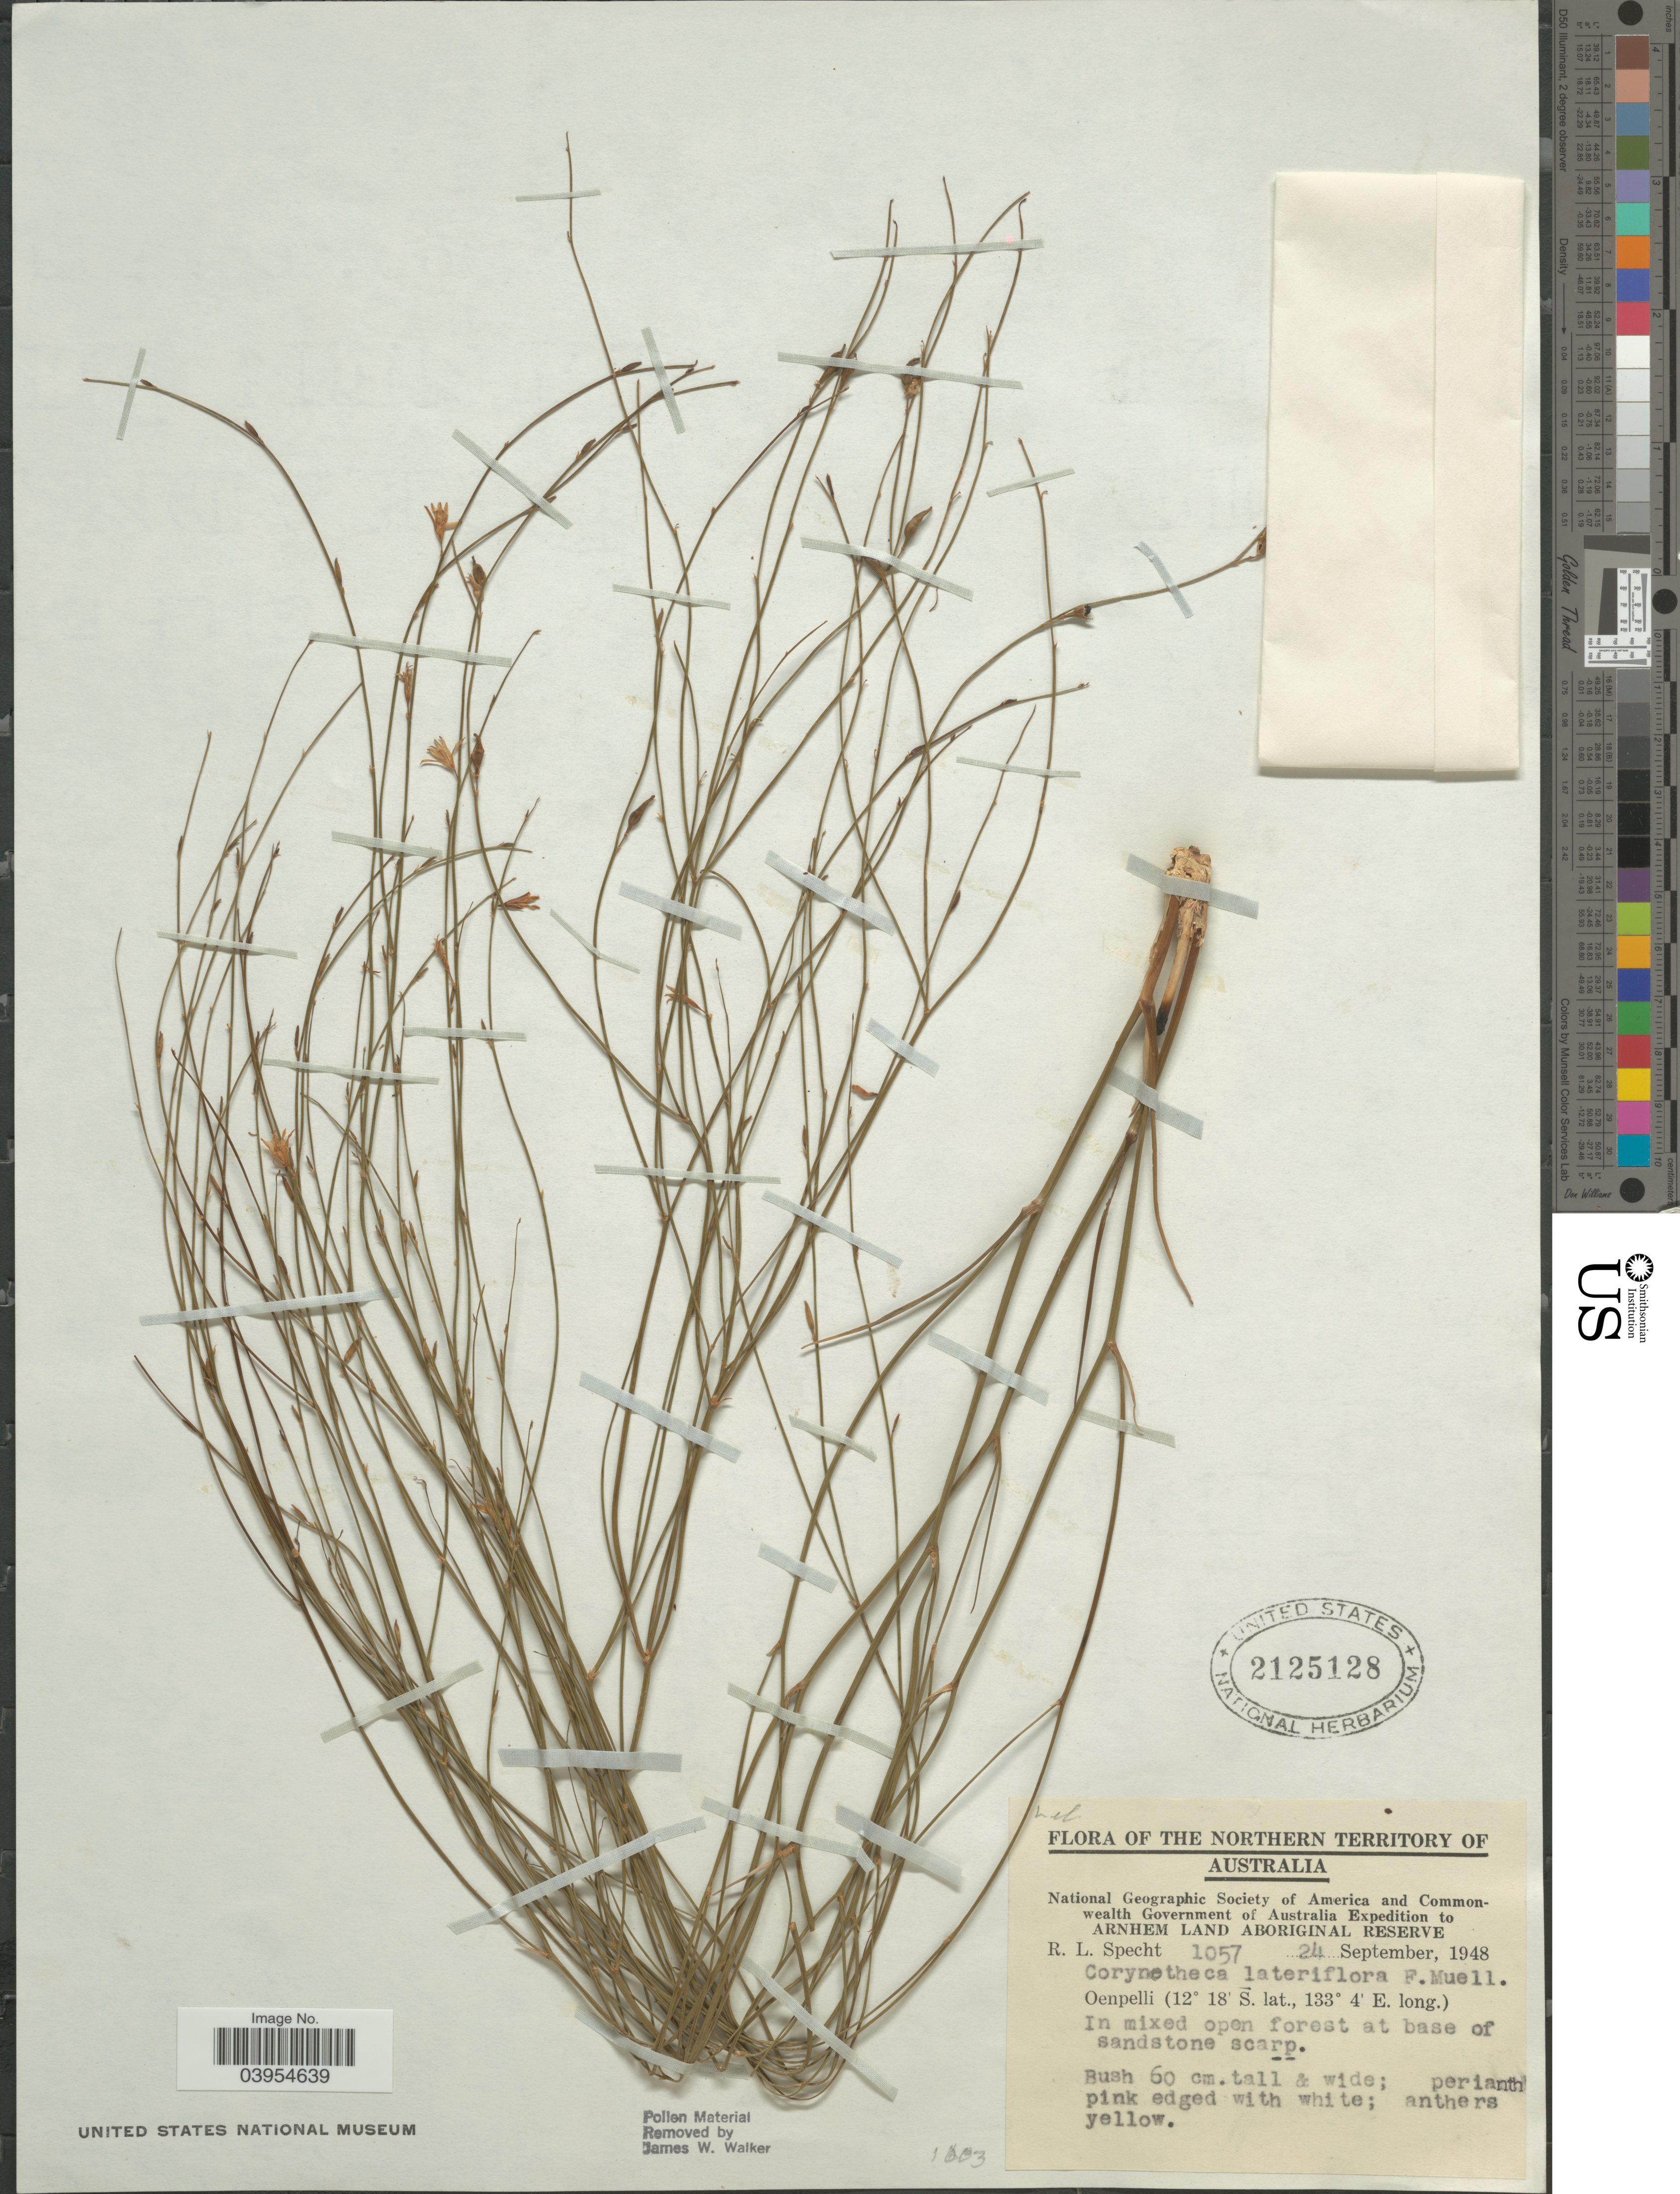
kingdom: Plantae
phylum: Tracheophyta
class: Liliopsida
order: Asparagales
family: Asphodelaceae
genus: Corynotheca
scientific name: Corynotheca lateriflora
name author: (R. Br.) Benth.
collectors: R. L. Specht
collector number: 1057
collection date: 1948-09-24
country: Australia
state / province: Northern Territory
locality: Arnhem Land Aboriginal Reserve. Oenpelli.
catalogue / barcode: US 2125128